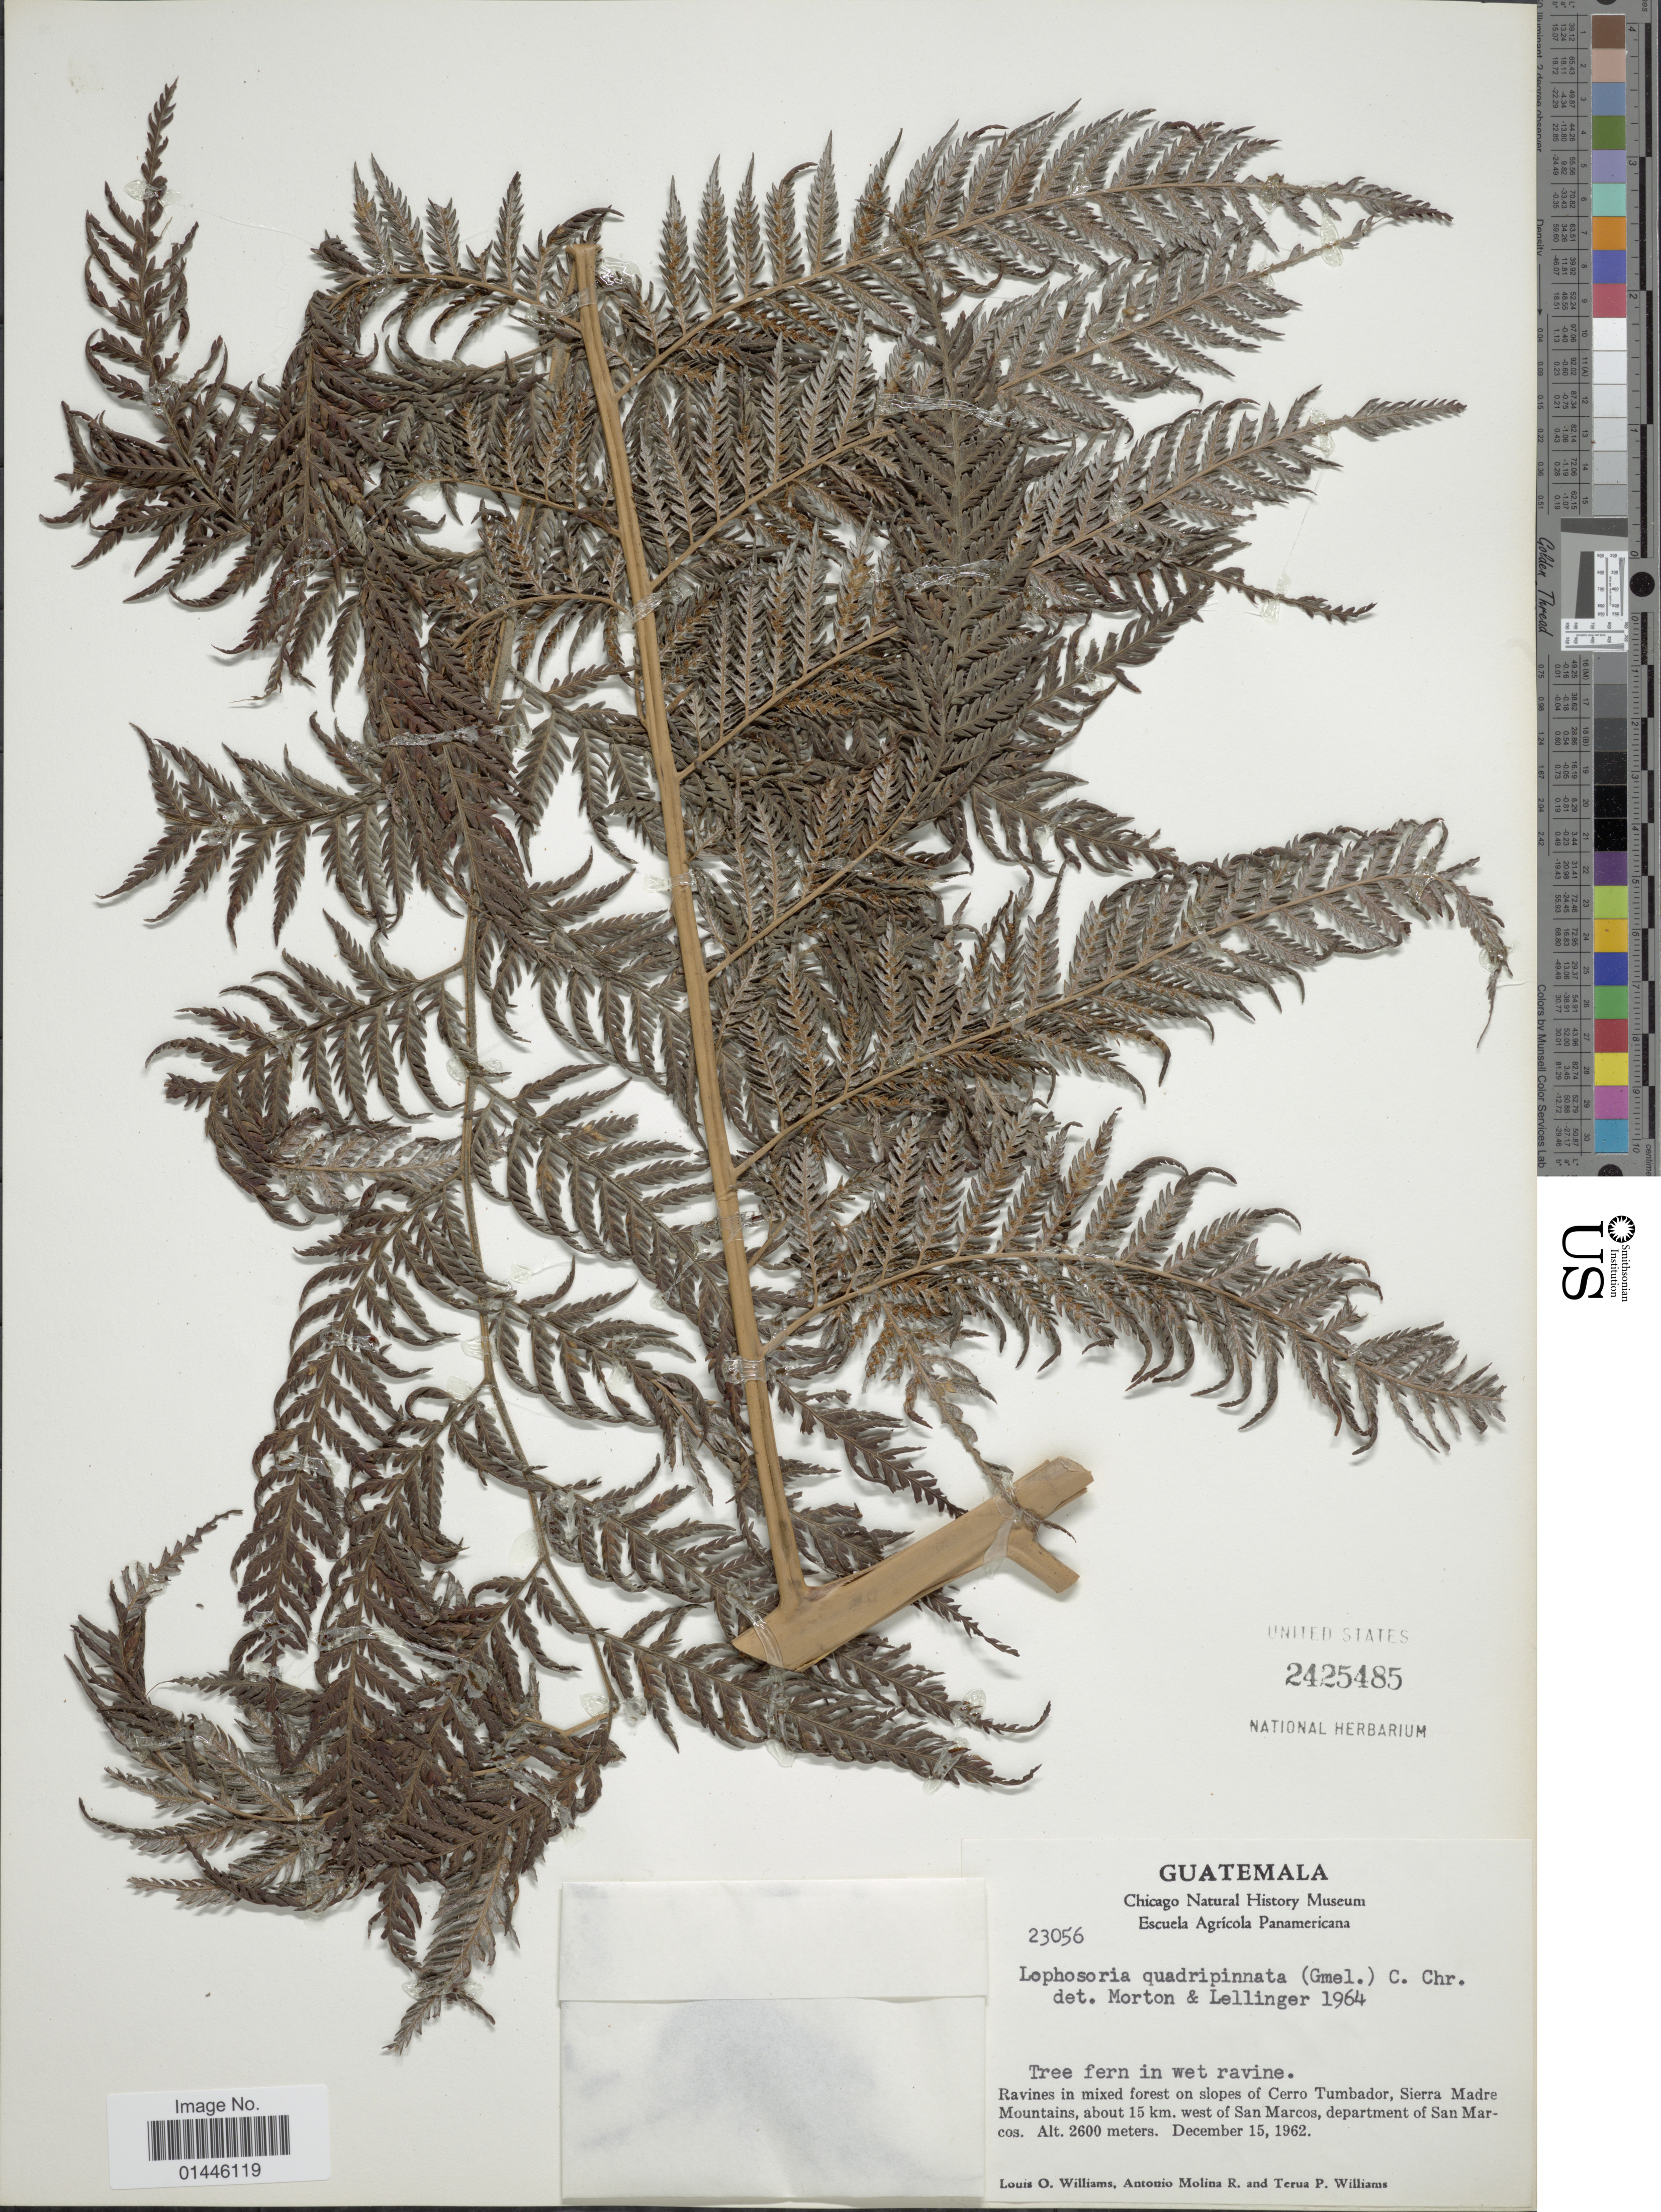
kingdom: Plantae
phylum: Tracheophyta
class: Polypodiopsida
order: Cyatheales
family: Dicksoniaceae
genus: Lophosoria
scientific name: Lophosoria quadripinnata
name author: (J.F. Gmel.) C. Chr.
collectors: L. O. Williams, A. Molina R. & T. P. Williams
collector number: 23056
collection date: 1962-12-15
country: Guatemala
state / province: San Marcos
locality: Slopes of Cerro Tumbador, Sierra Madre Mountains, about 15 km. west of San Marcos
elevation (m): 2600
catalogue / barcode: US 2425485